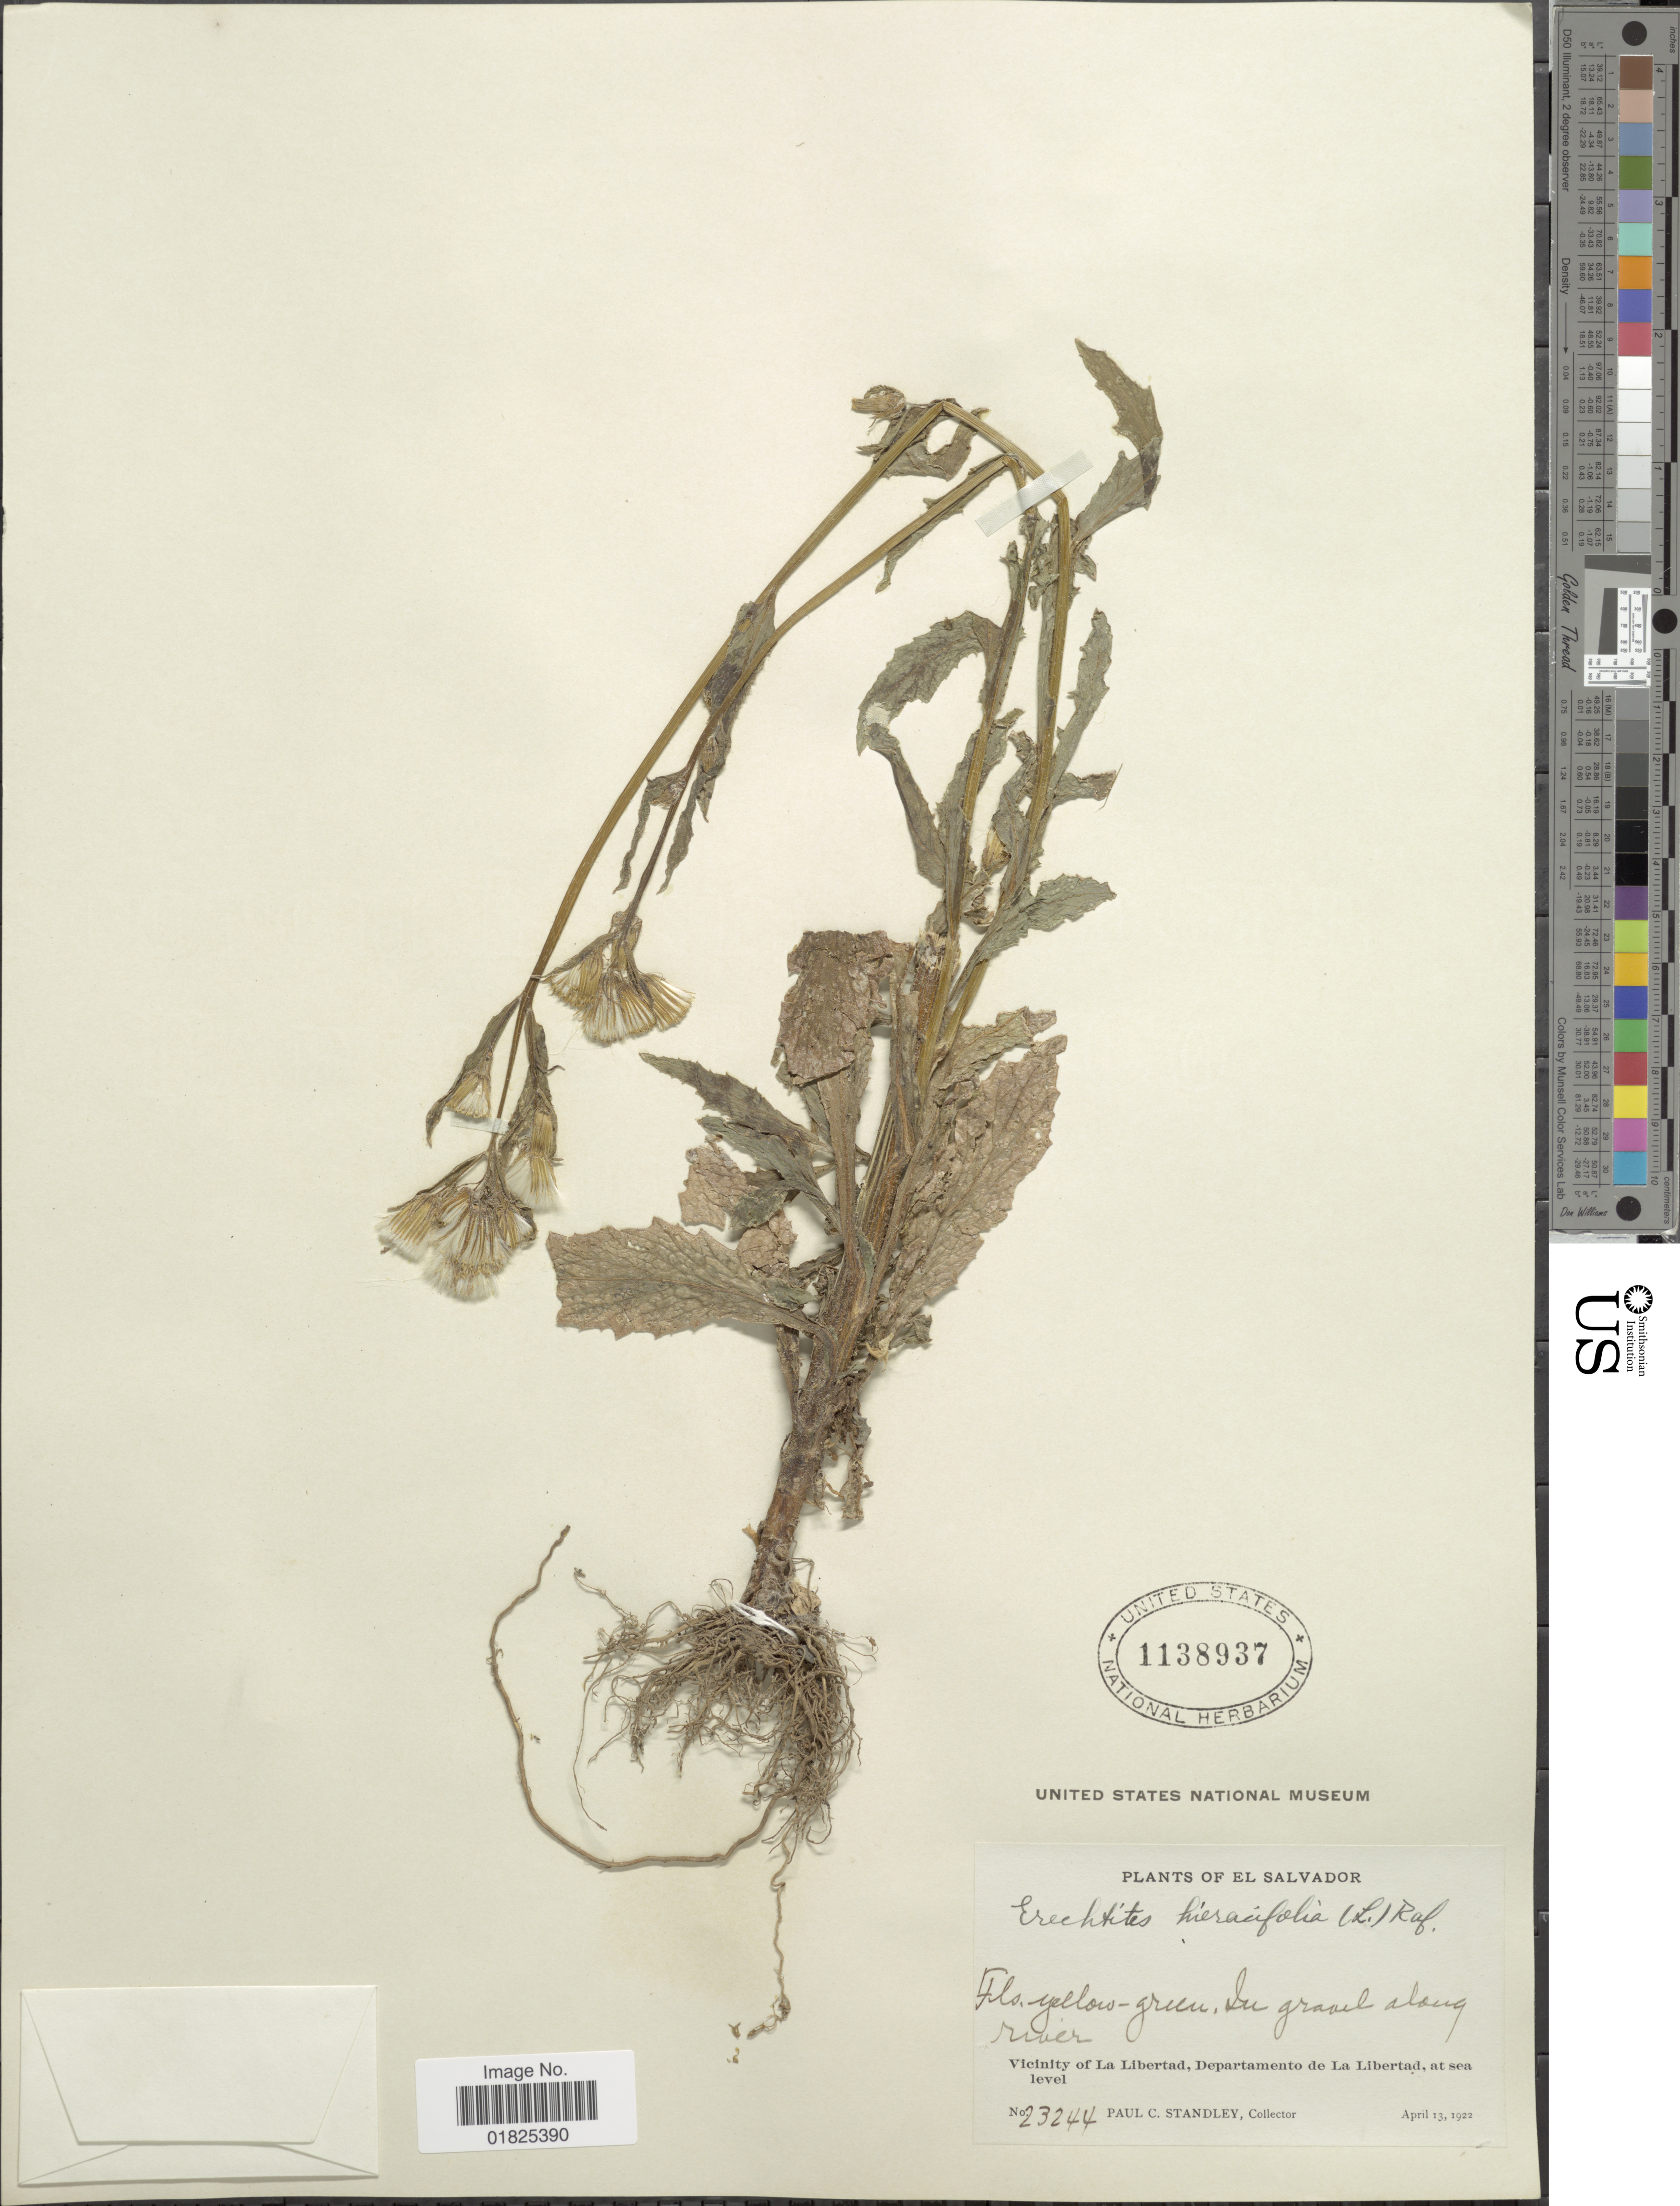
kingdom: Plantae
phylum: Tracheophyta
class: Magnoliopsida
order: Asterales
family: Asteraceae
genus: Erechtites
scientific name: Erechtites hieraciifolius var. cacaliodes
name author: (Fisch. ex Spreng.) Less. ex Griseb.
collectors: P. C. Standley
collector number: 23244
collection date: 1922-04-13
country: El Salvador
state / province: La Libertad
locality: Departamento de La Libertad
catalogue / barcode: US 1138937